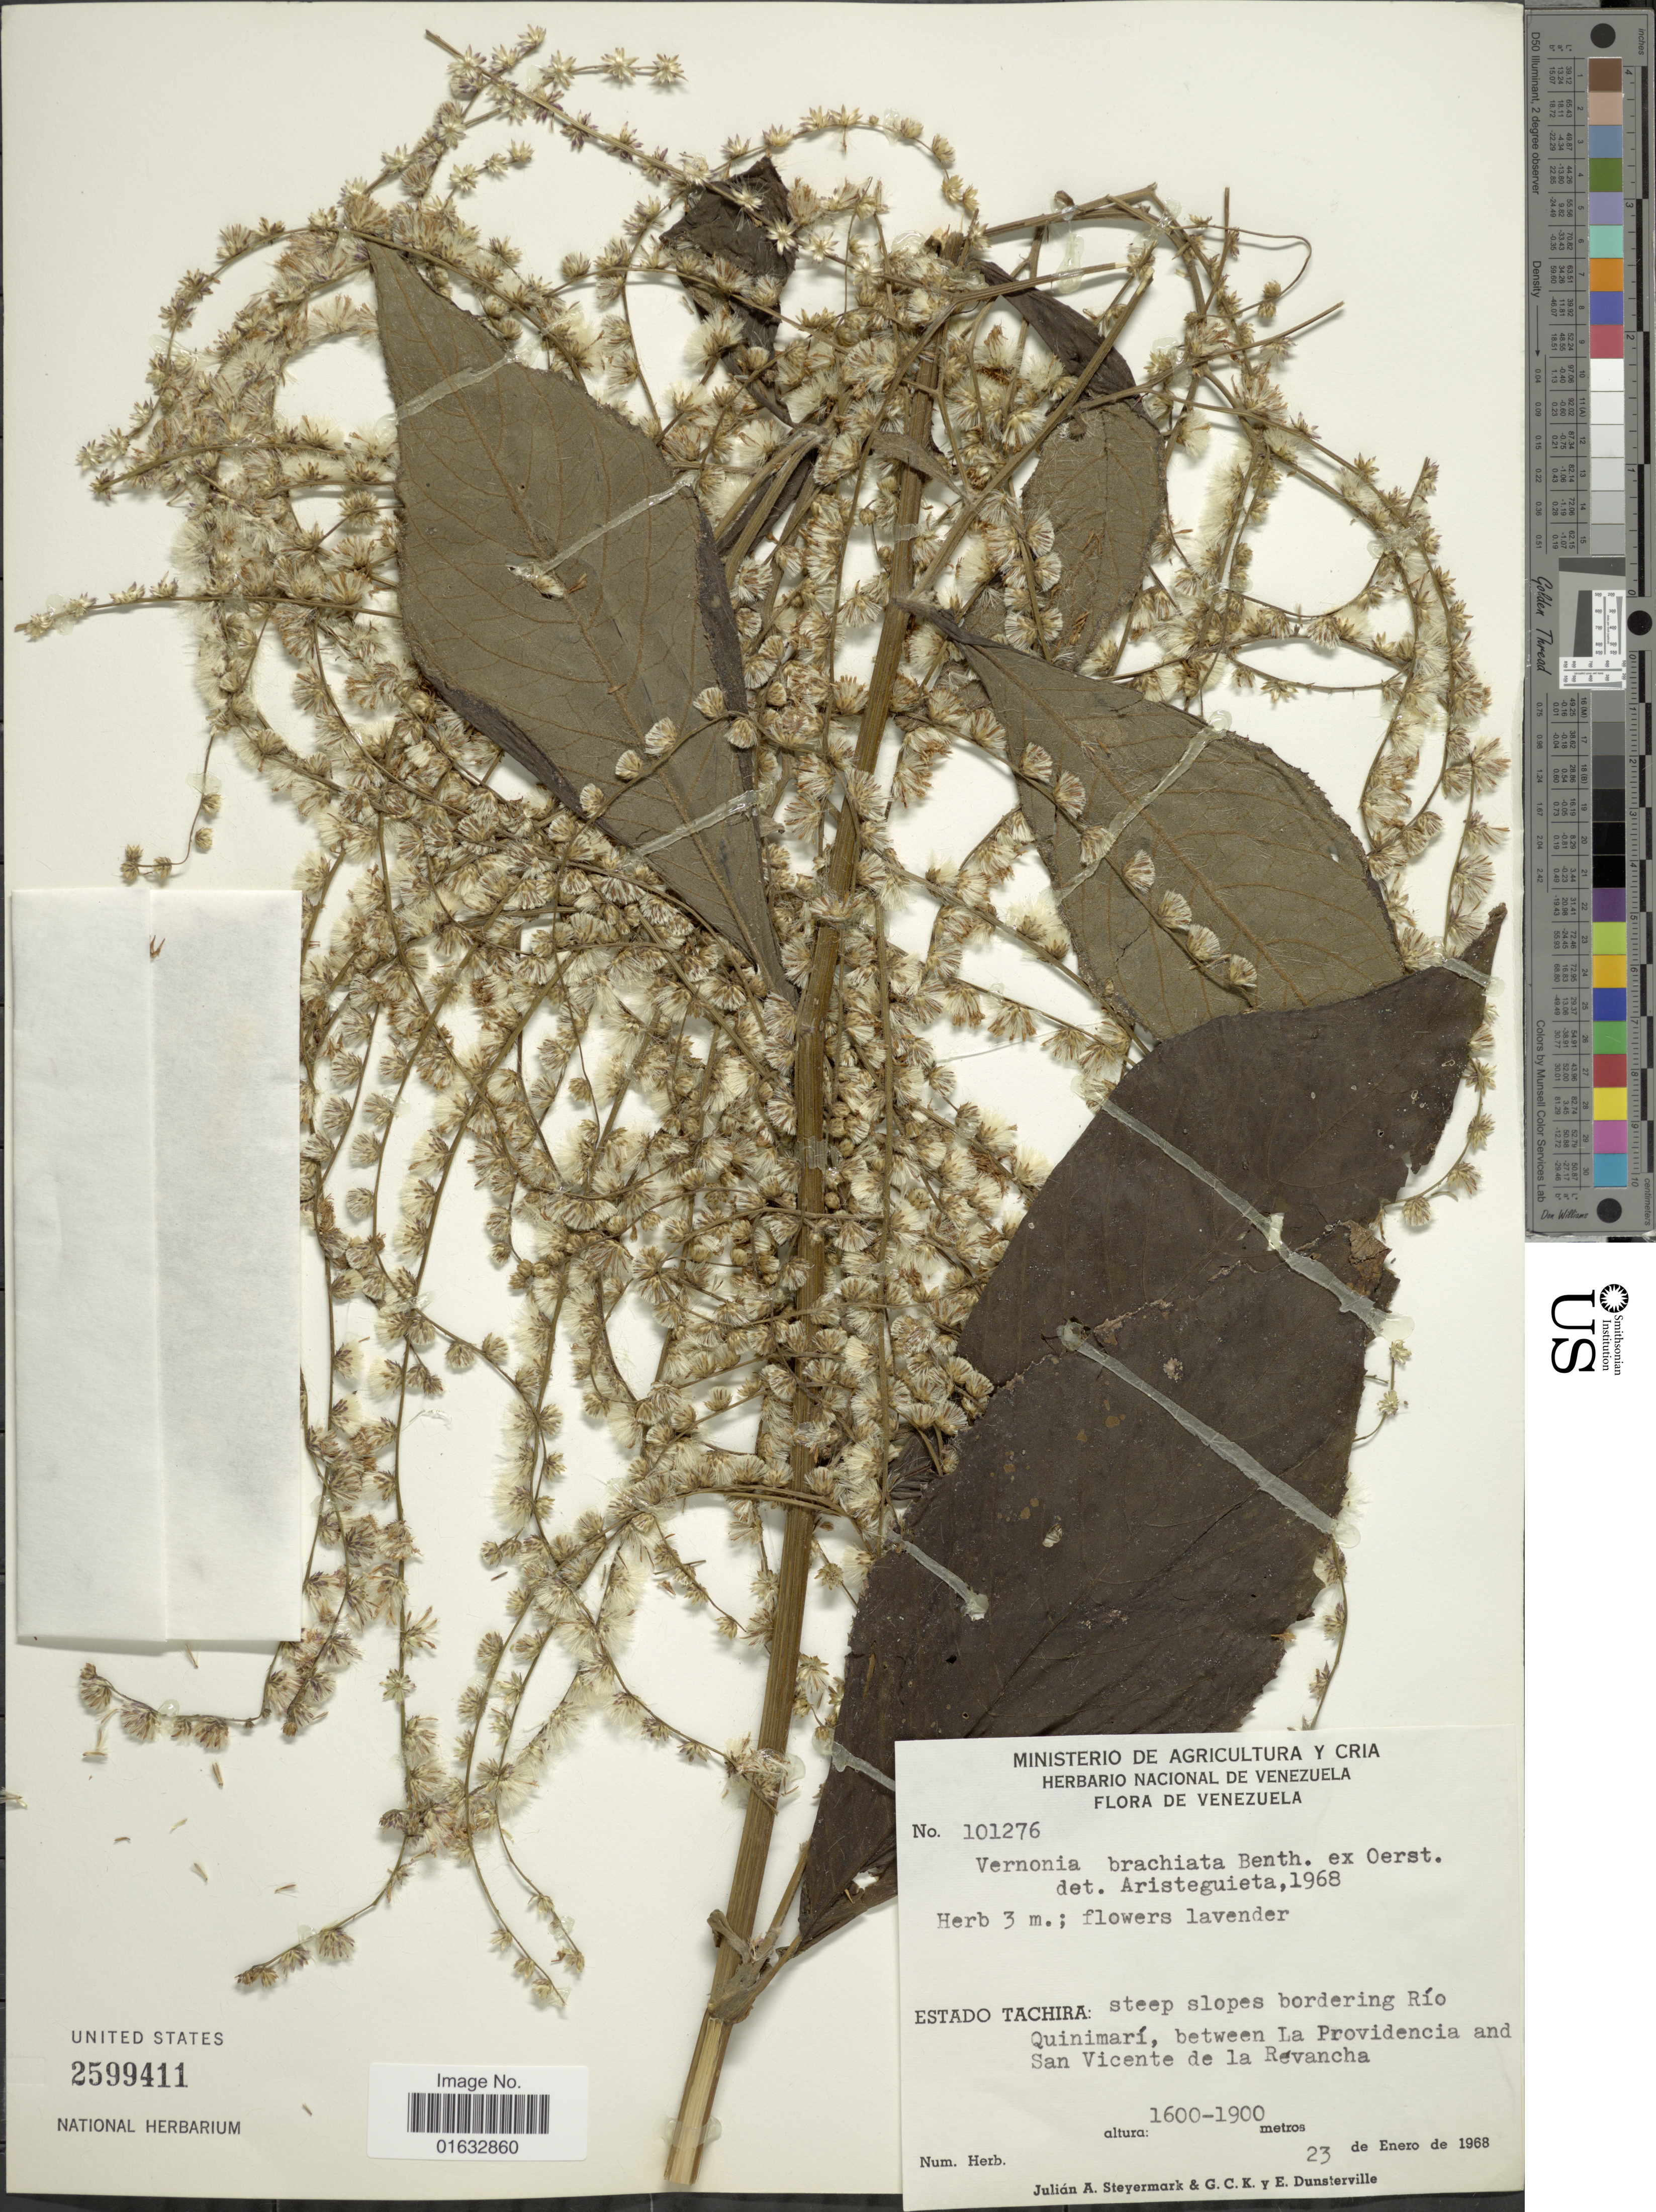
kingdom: Plantae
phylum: Tracheophyta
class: Magnoliopsida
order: Asterales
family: Asteraceae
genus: Eirmocephala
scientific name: Eirmocephala brachiata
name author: (Benth.) H. Rob.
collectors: J. Steyermark, G. C. K. Dunsterville & E. Dunsterville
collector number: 101276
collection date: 1968-01-23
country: Venezuela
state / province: Tachira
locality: Estado Tachira: steep slopes bordering Ri Quinimari, between La Providencia and San Vicenrte de la Revancha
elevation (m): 1600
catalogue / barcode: US 2599411